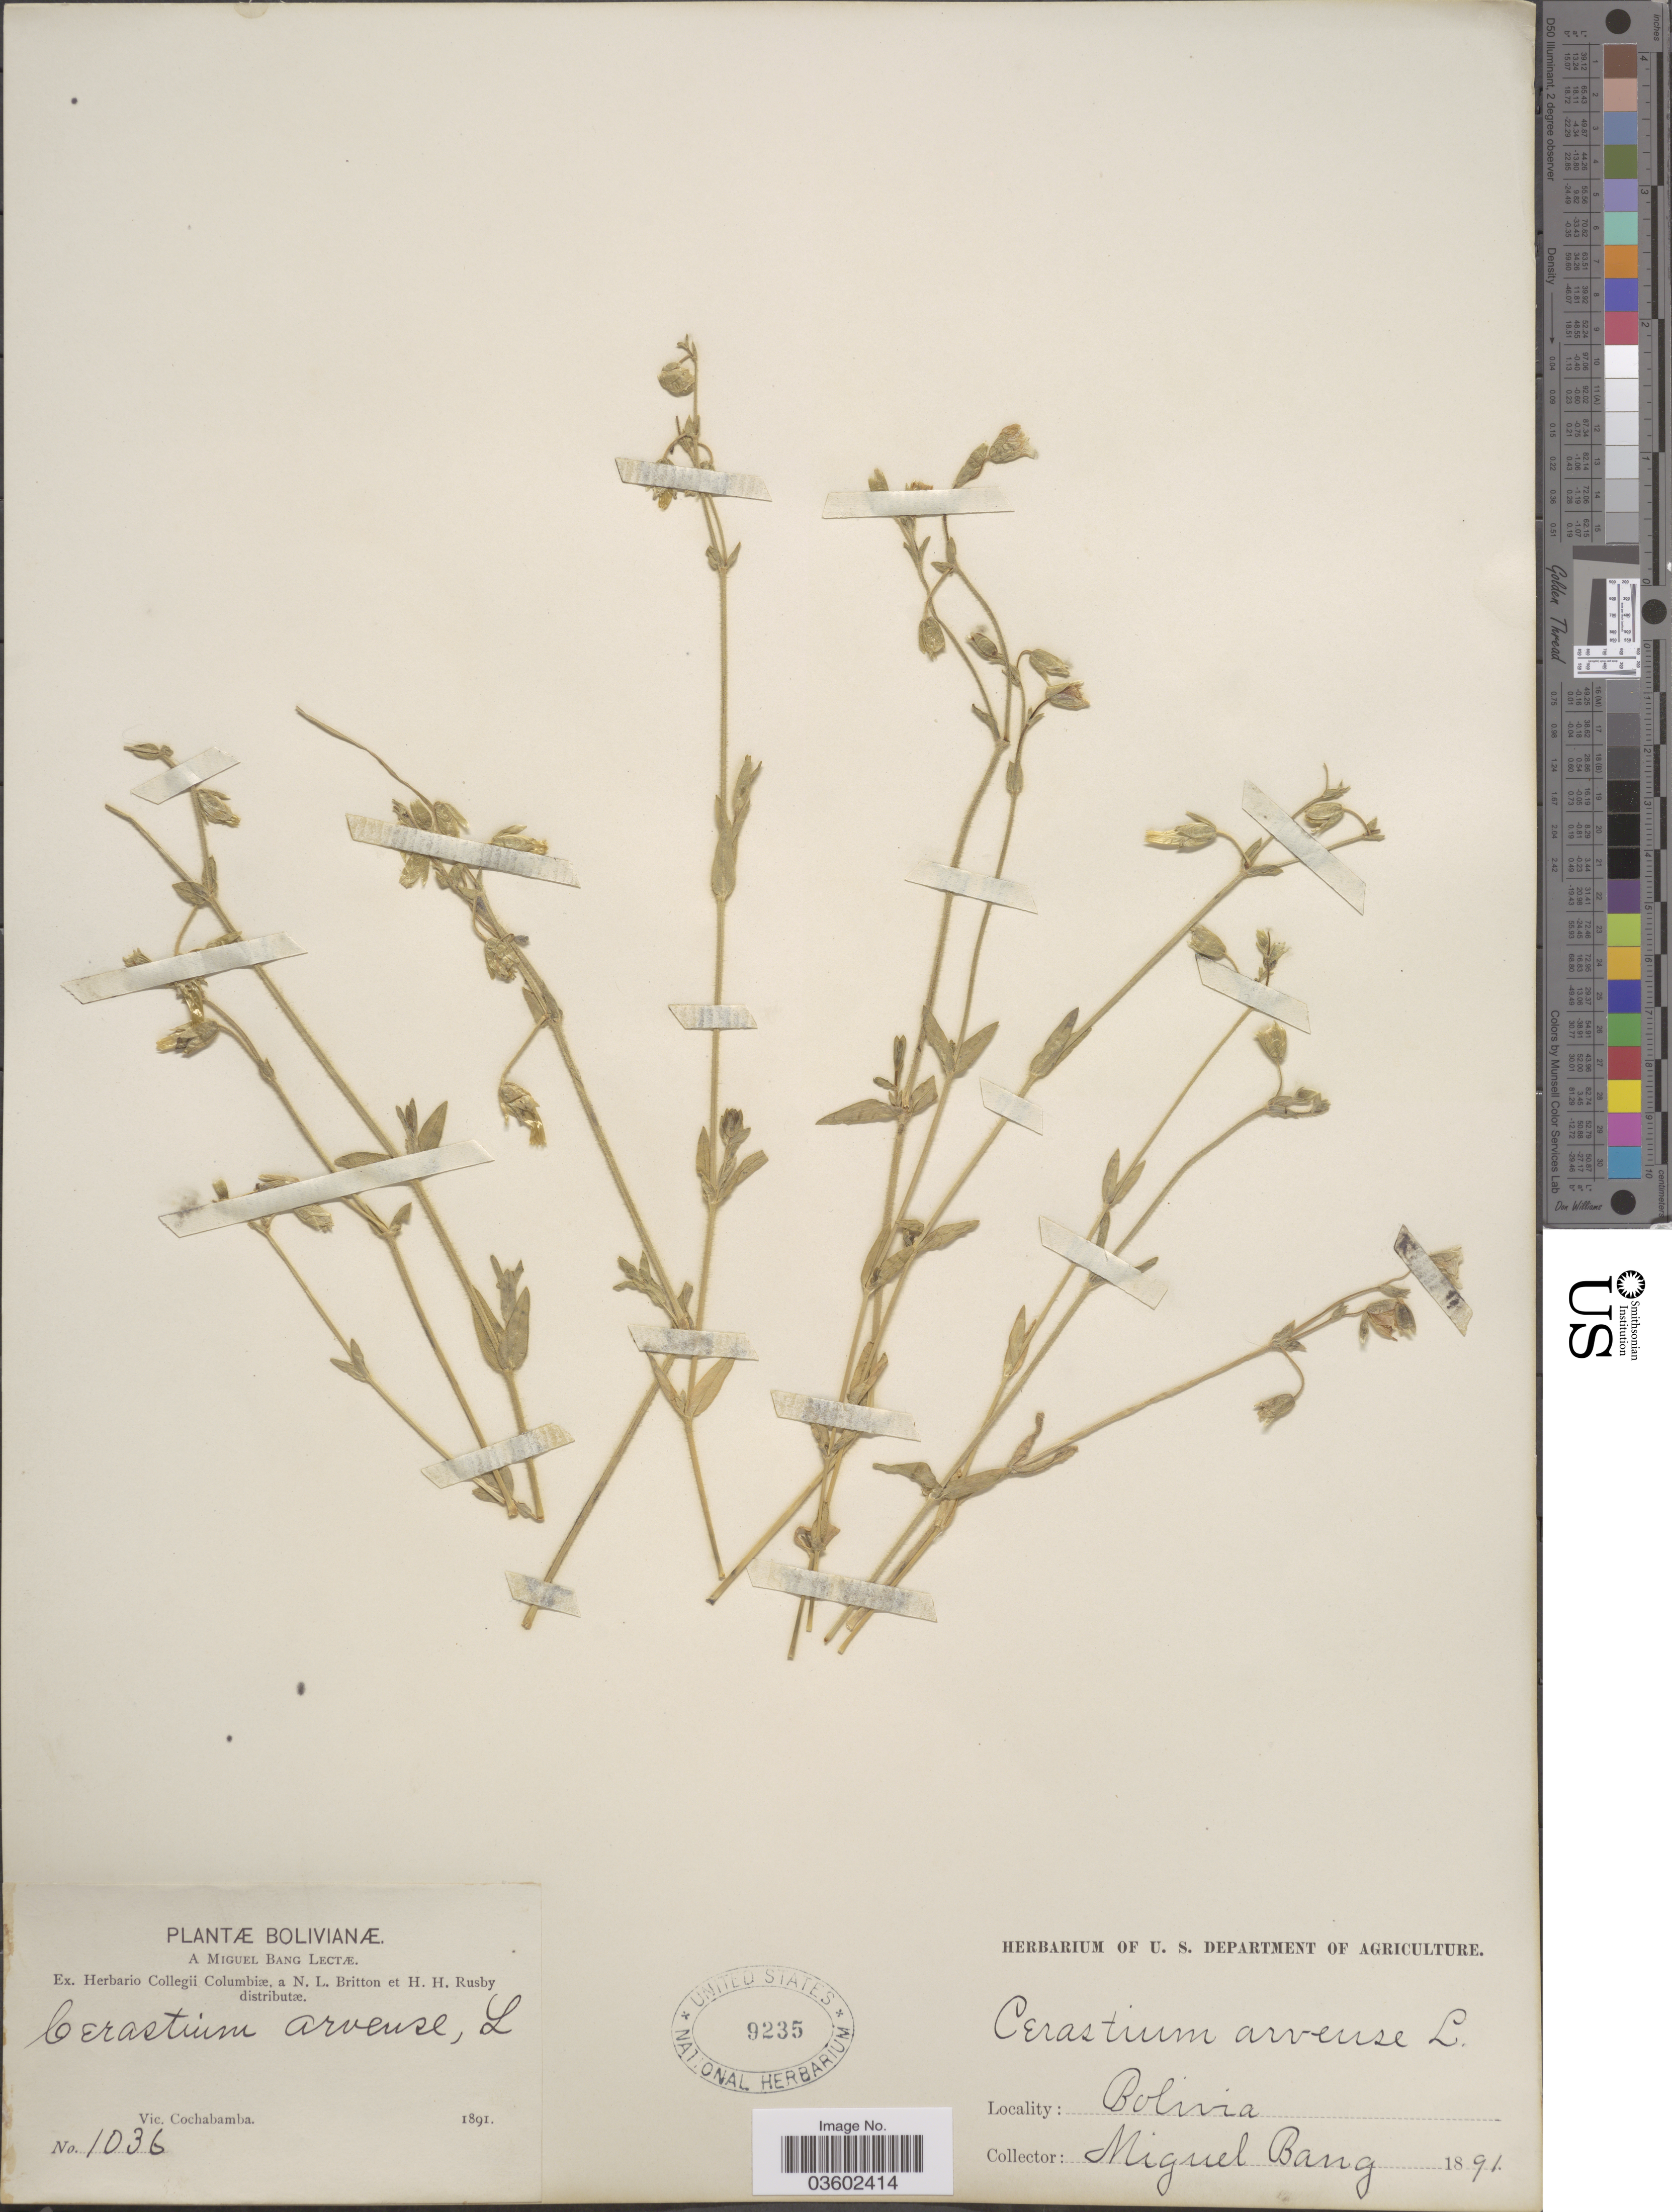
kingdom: Plantae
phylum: Tracheophyta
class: Magnoliopsida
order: Caryophyllales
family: Caryophyllaceae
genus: Cerastium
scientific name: Cerastium arvense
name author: L.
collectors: M. Bang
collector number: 1036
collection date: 1891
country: Bolivia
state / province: Cochabamba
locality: Vic. Cochabamba.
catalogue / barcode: US 9235